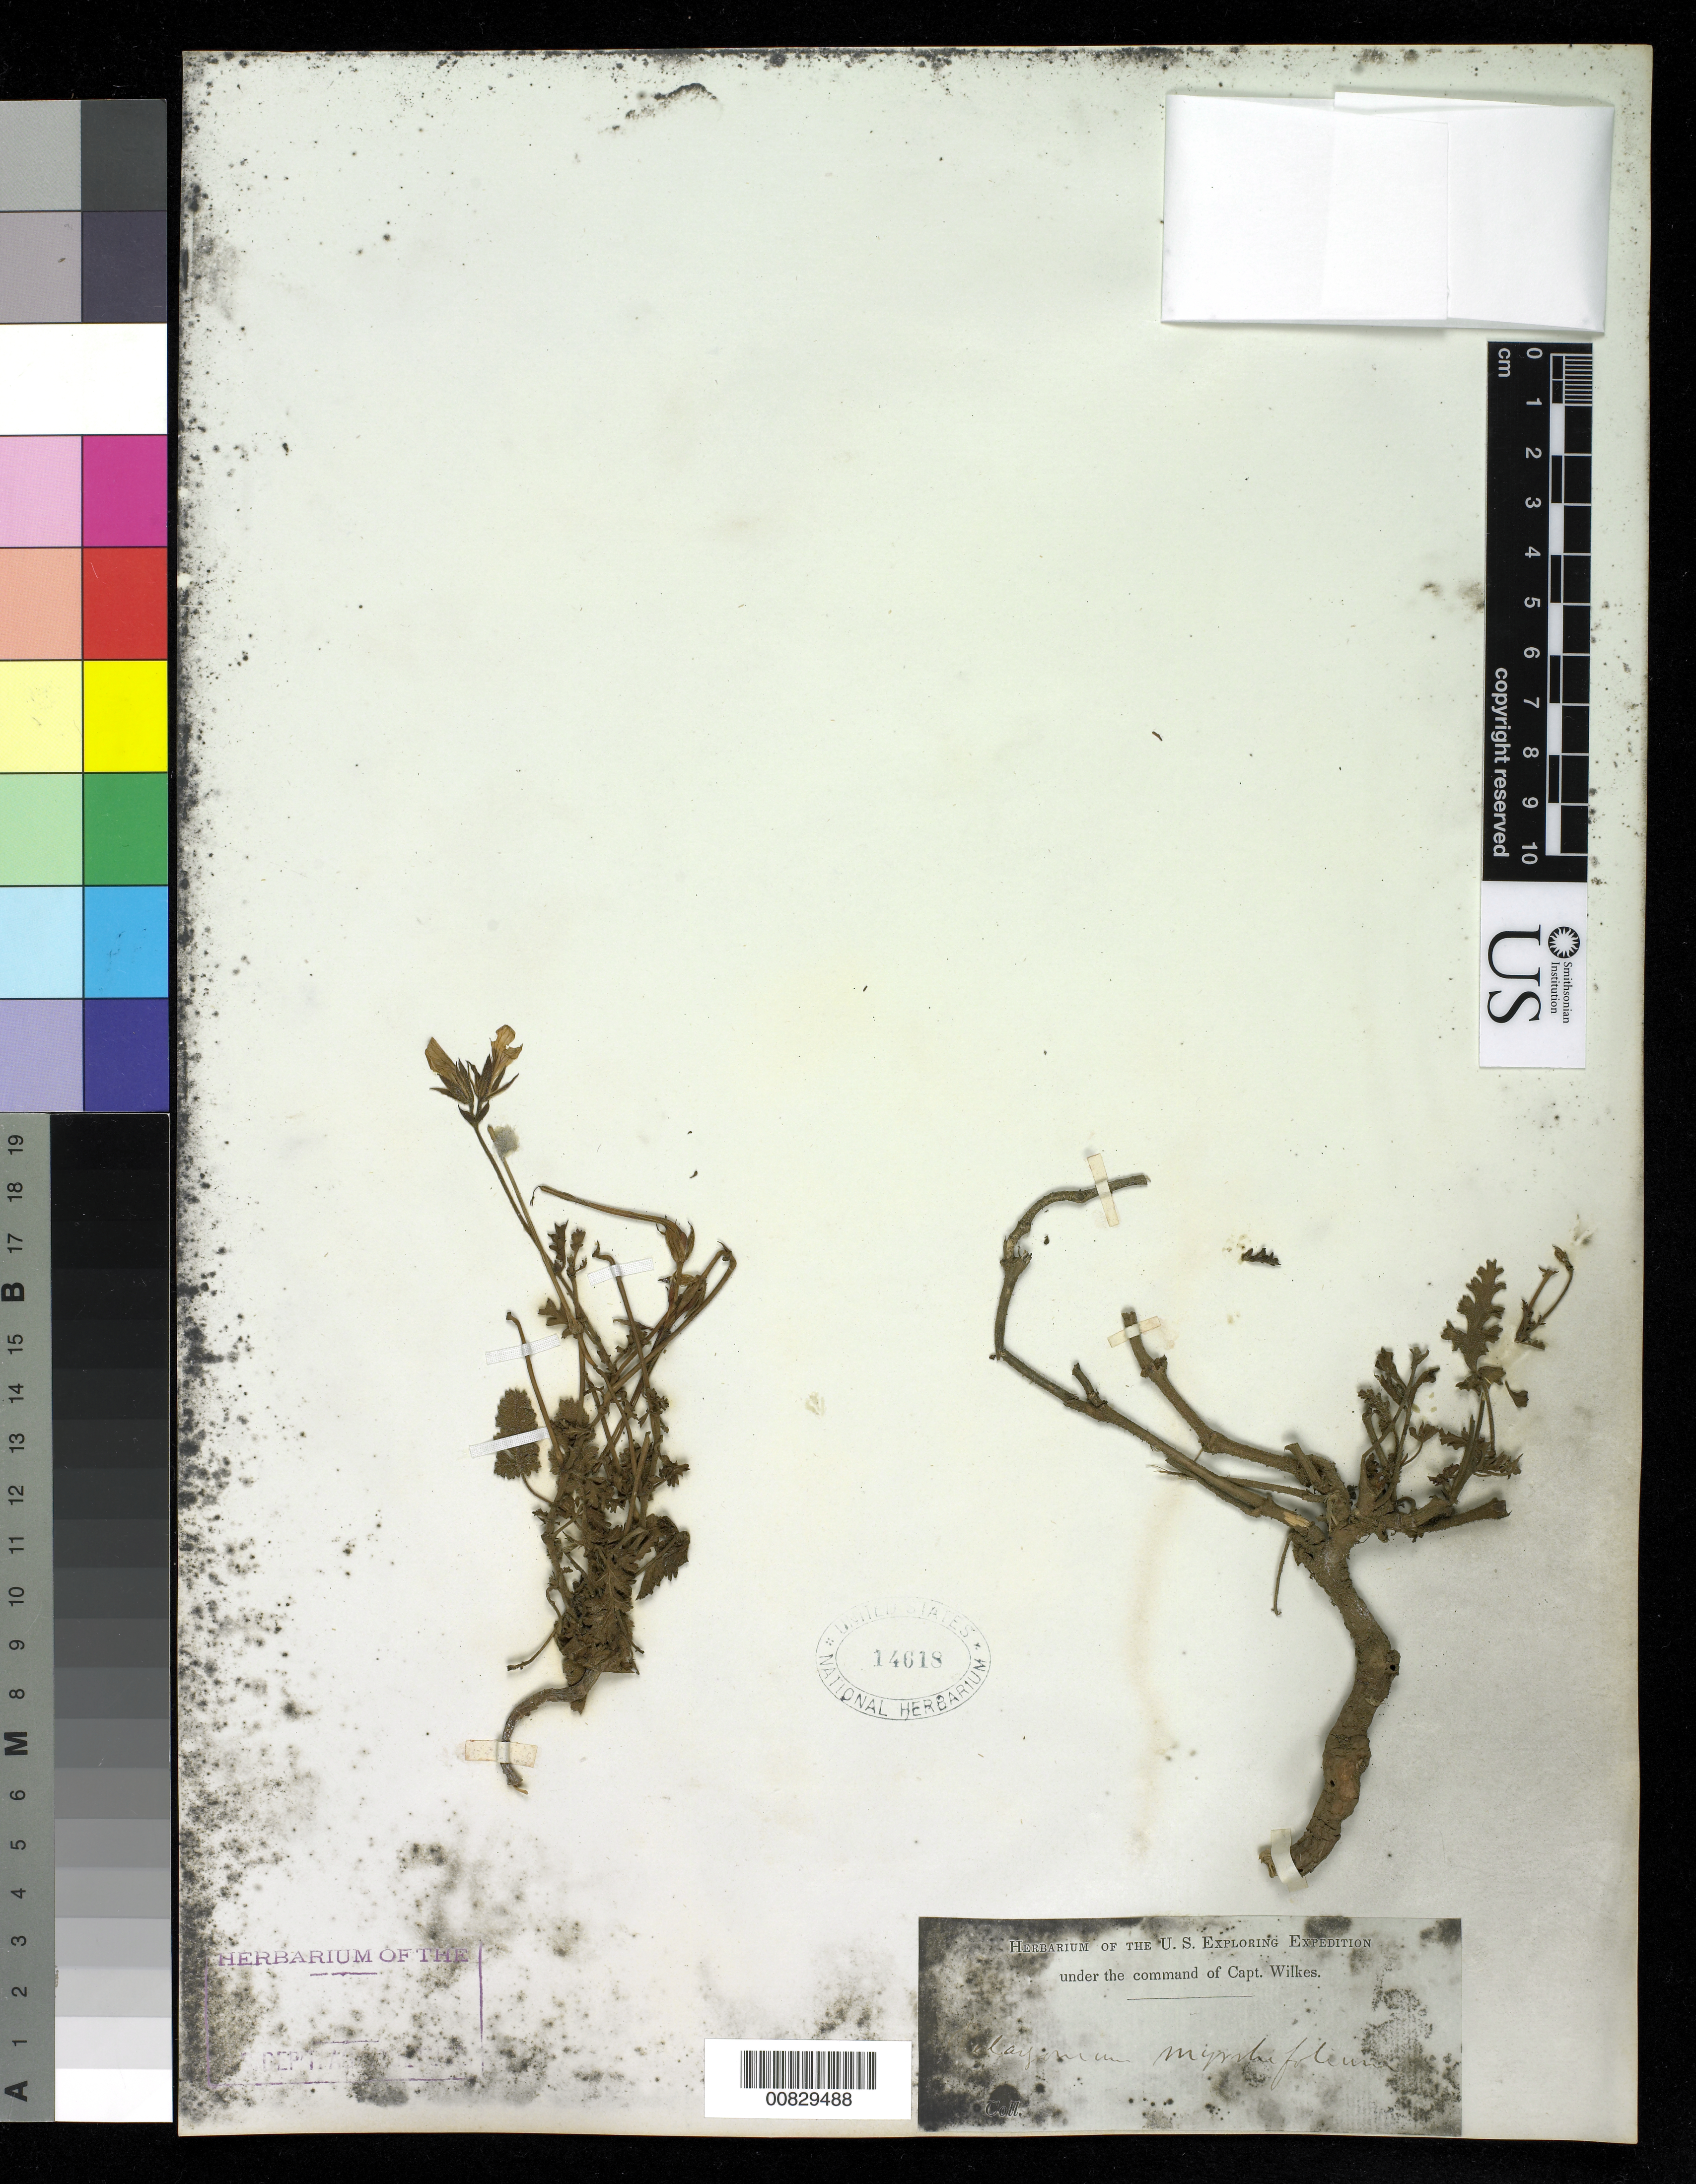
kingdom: Plantae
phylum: Tracheophyta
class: Magnoliopsida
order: Geraniales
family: Geraniaceae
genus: Pelargonium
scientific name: Pelargonium myrrhifolium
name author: L'Hér.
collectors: Wilkes Explor. Exped.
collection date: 1838/1842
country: South Africa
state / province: Western Cape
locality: Cape of Good Hope. Cape Town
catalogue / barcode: US 14618